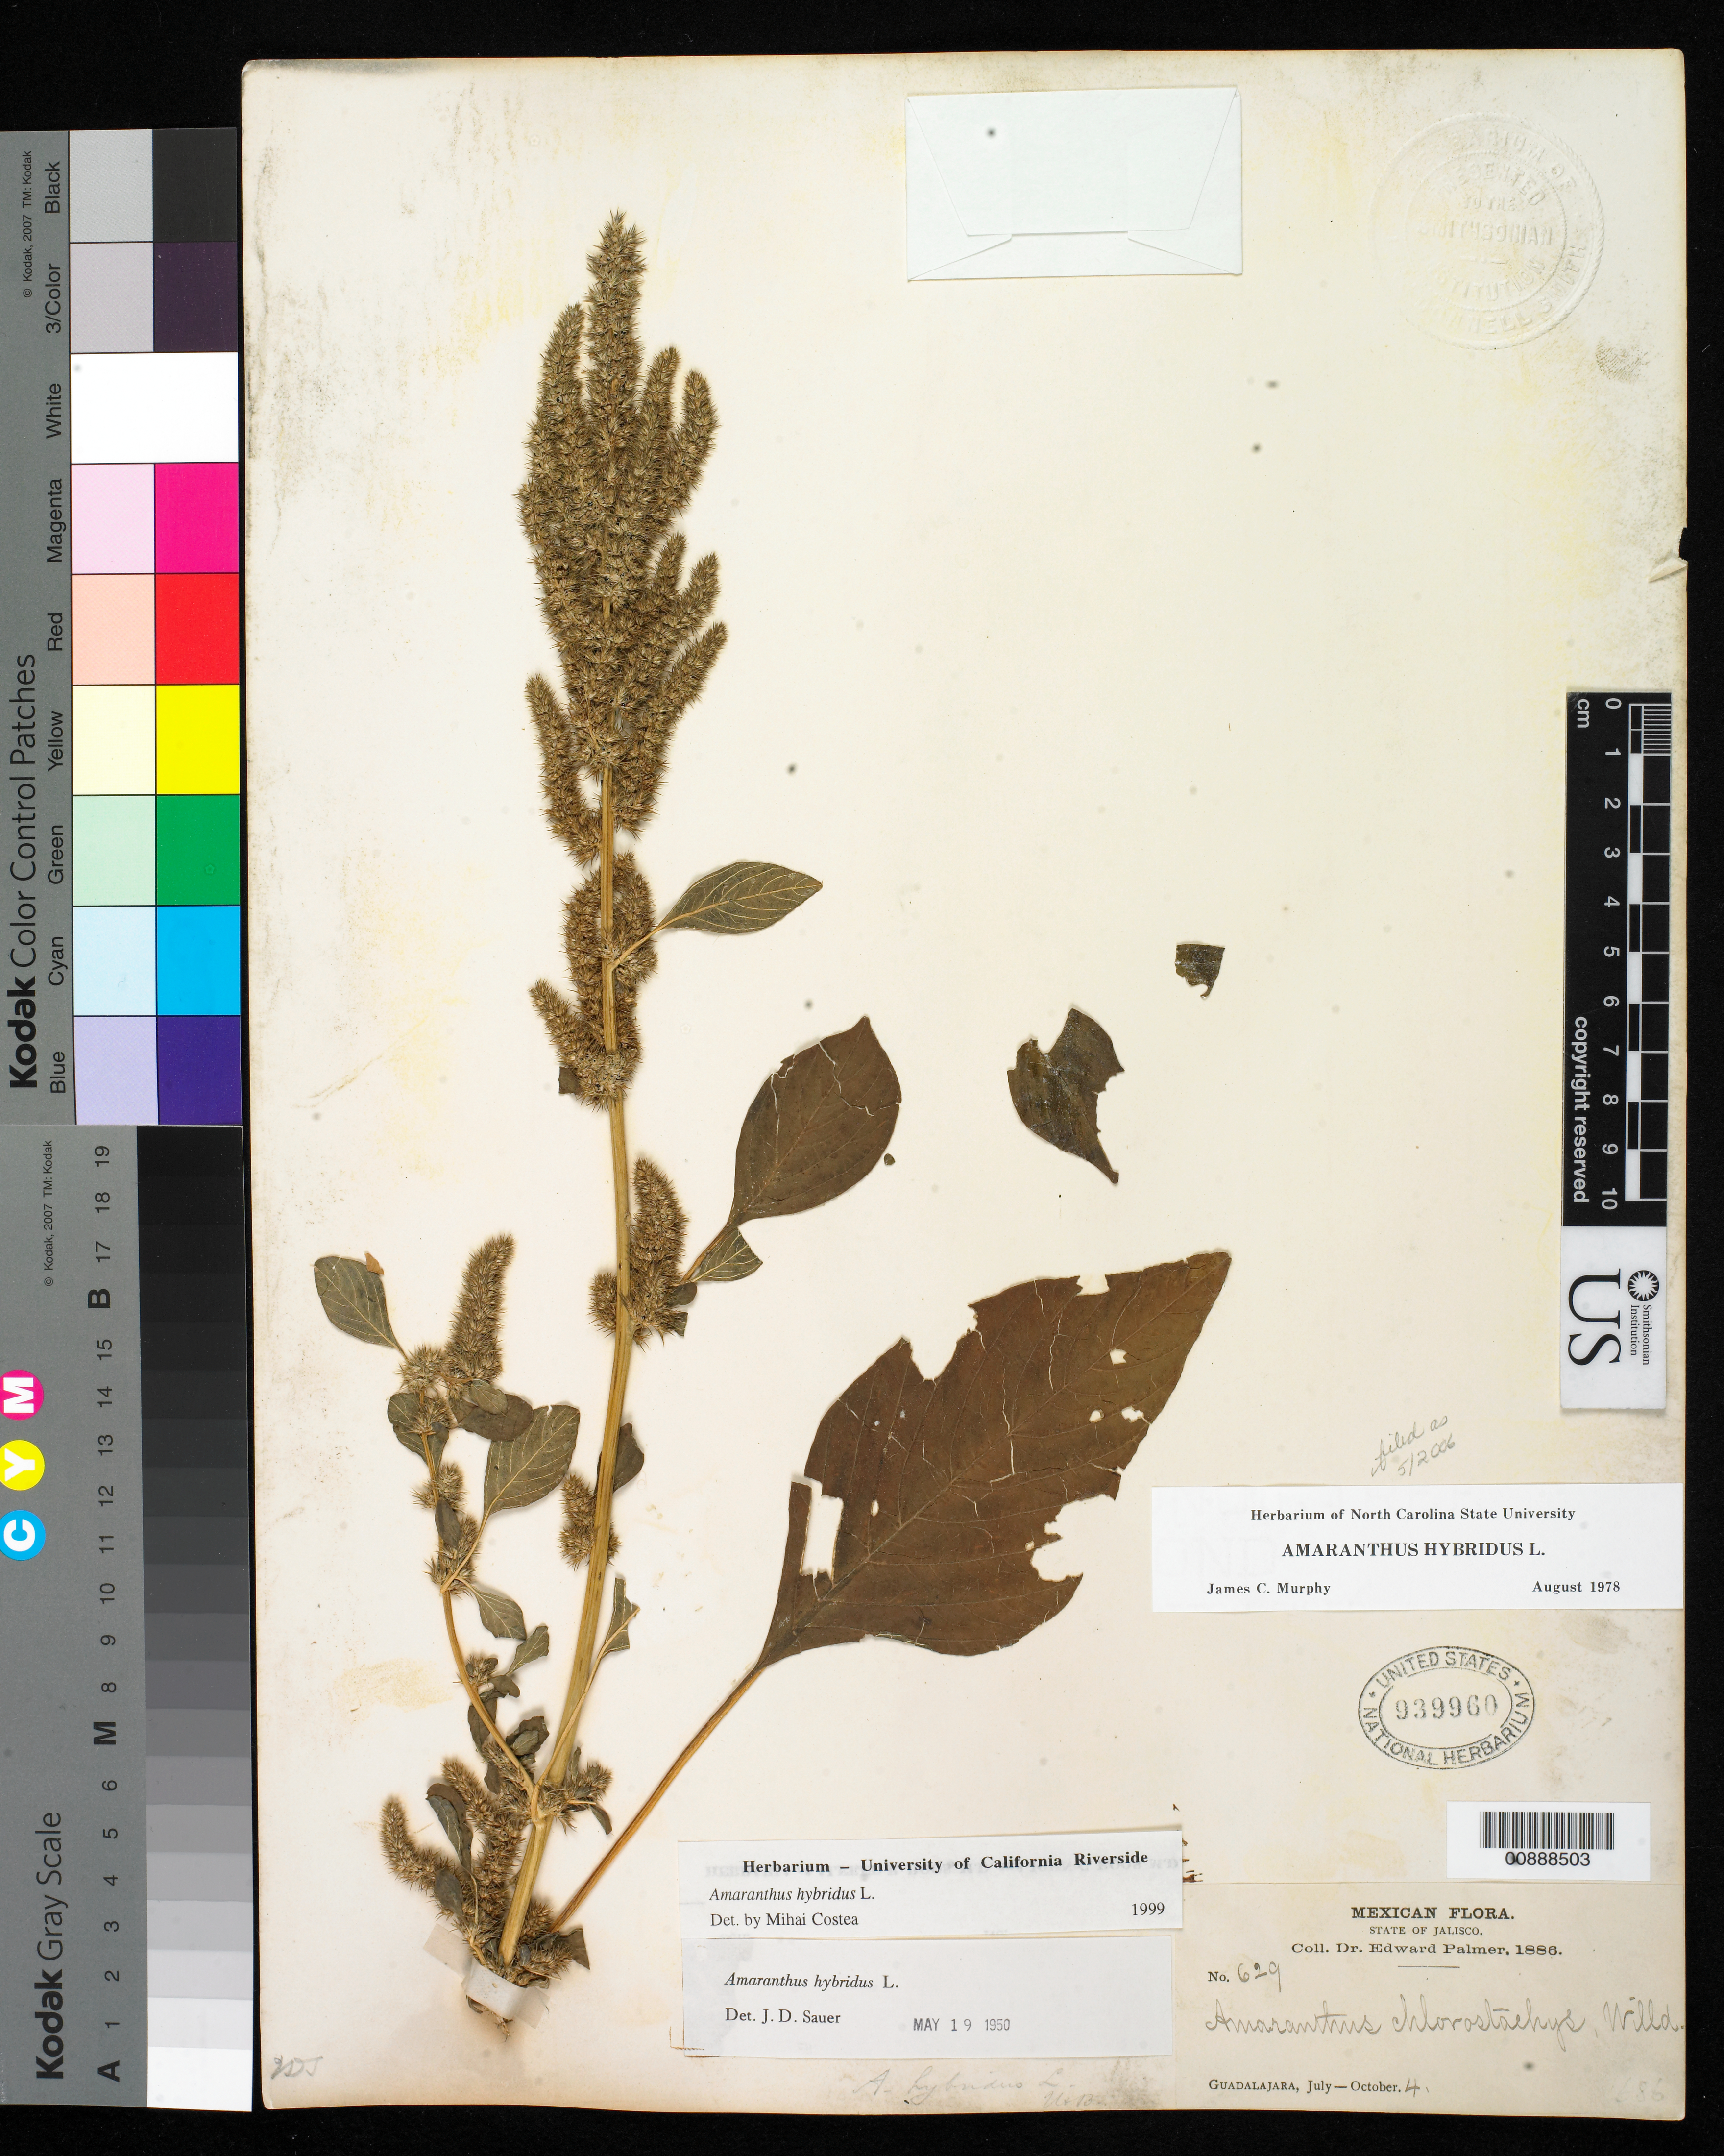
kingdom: Plantae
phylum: Tracheophyta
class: Magnoliopsida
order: Caryophyllales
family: Amaranthaceae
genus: Amaranthus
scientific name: Amaranthus hybridus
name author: L.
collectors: E. Palmer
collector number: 629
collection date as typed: Jul 1886 to 04 Oct 1886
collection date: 1886-07/1886-10-04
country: Mexico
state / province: Jalisco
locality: Guadalajara, Jalisco.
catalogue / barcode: US 939960